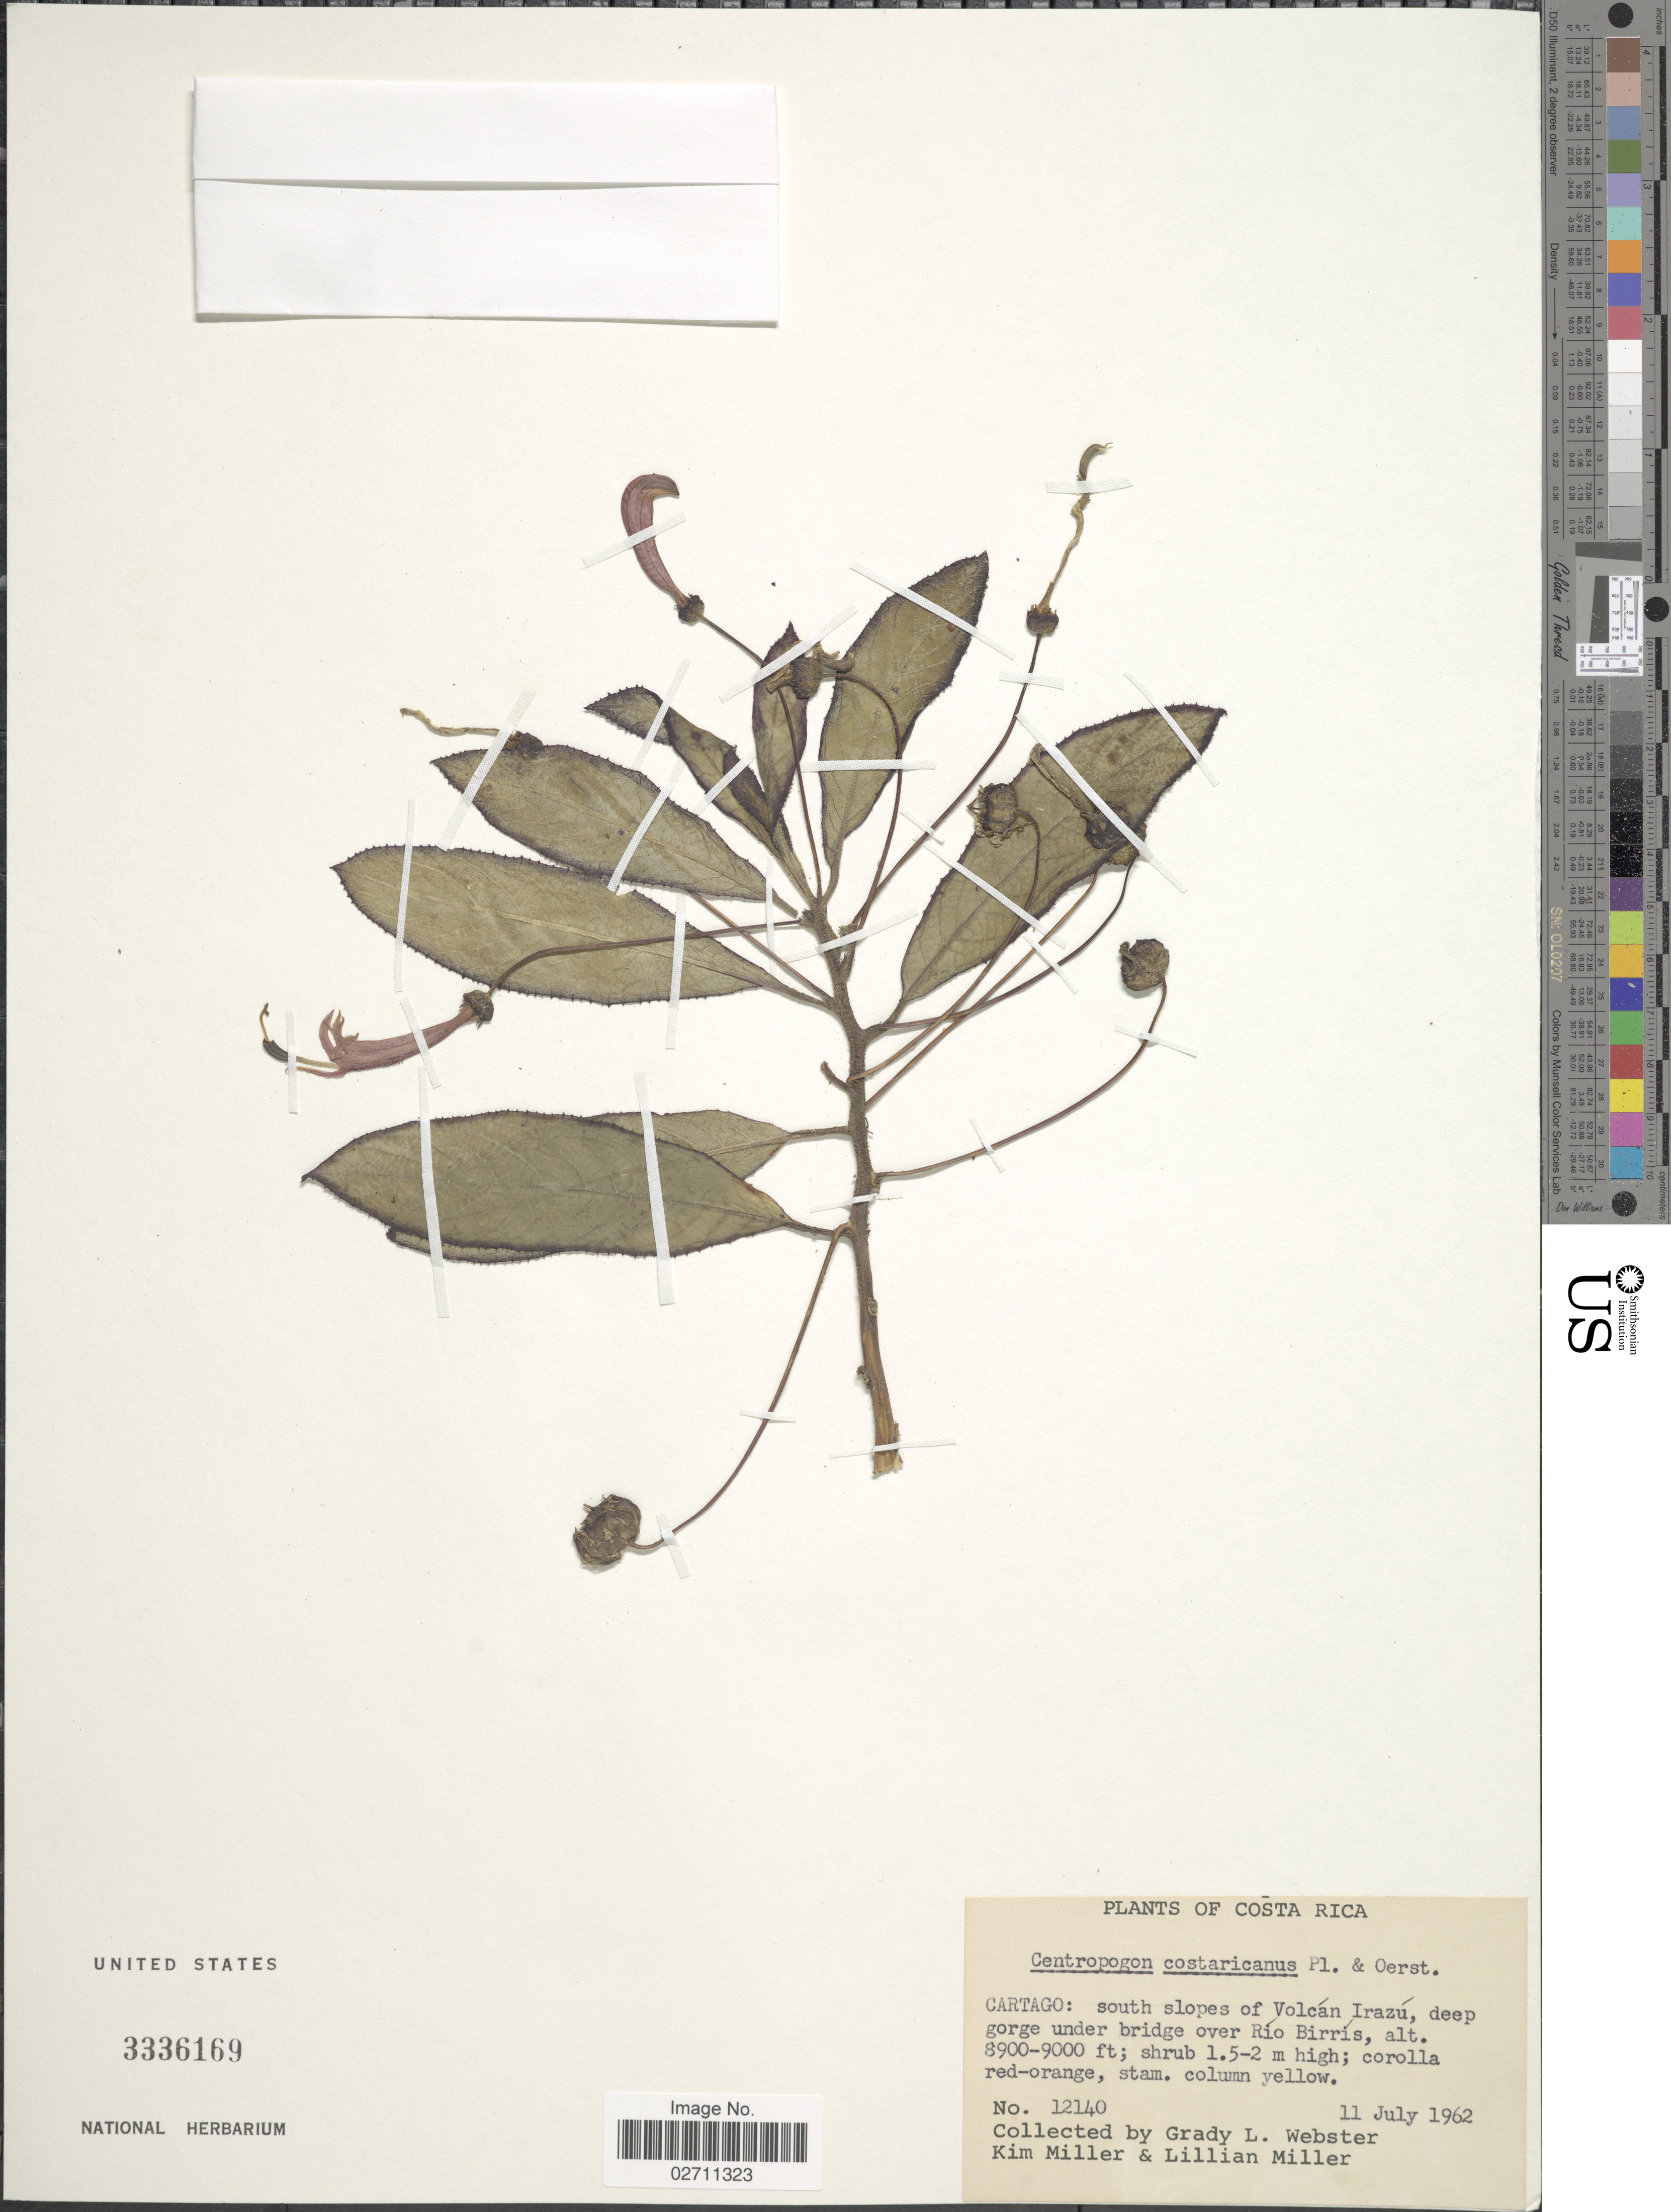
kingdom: Plantae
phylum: Tracheophyta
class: Magnoliopsida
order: Asterales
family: Campanulaceae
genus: Centropogon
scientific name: Centropogon ferrugineus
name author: (L. f.) Gleason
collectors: G. L. Webster, K. Miller & L. Miller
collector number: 12140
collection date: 1962-07-11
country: Costa Rica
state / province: Cartago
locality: South slopes of Volcan Irazu, deep gorge under bridge over Rio Birris.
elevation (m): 2713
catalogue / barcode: US 3336169